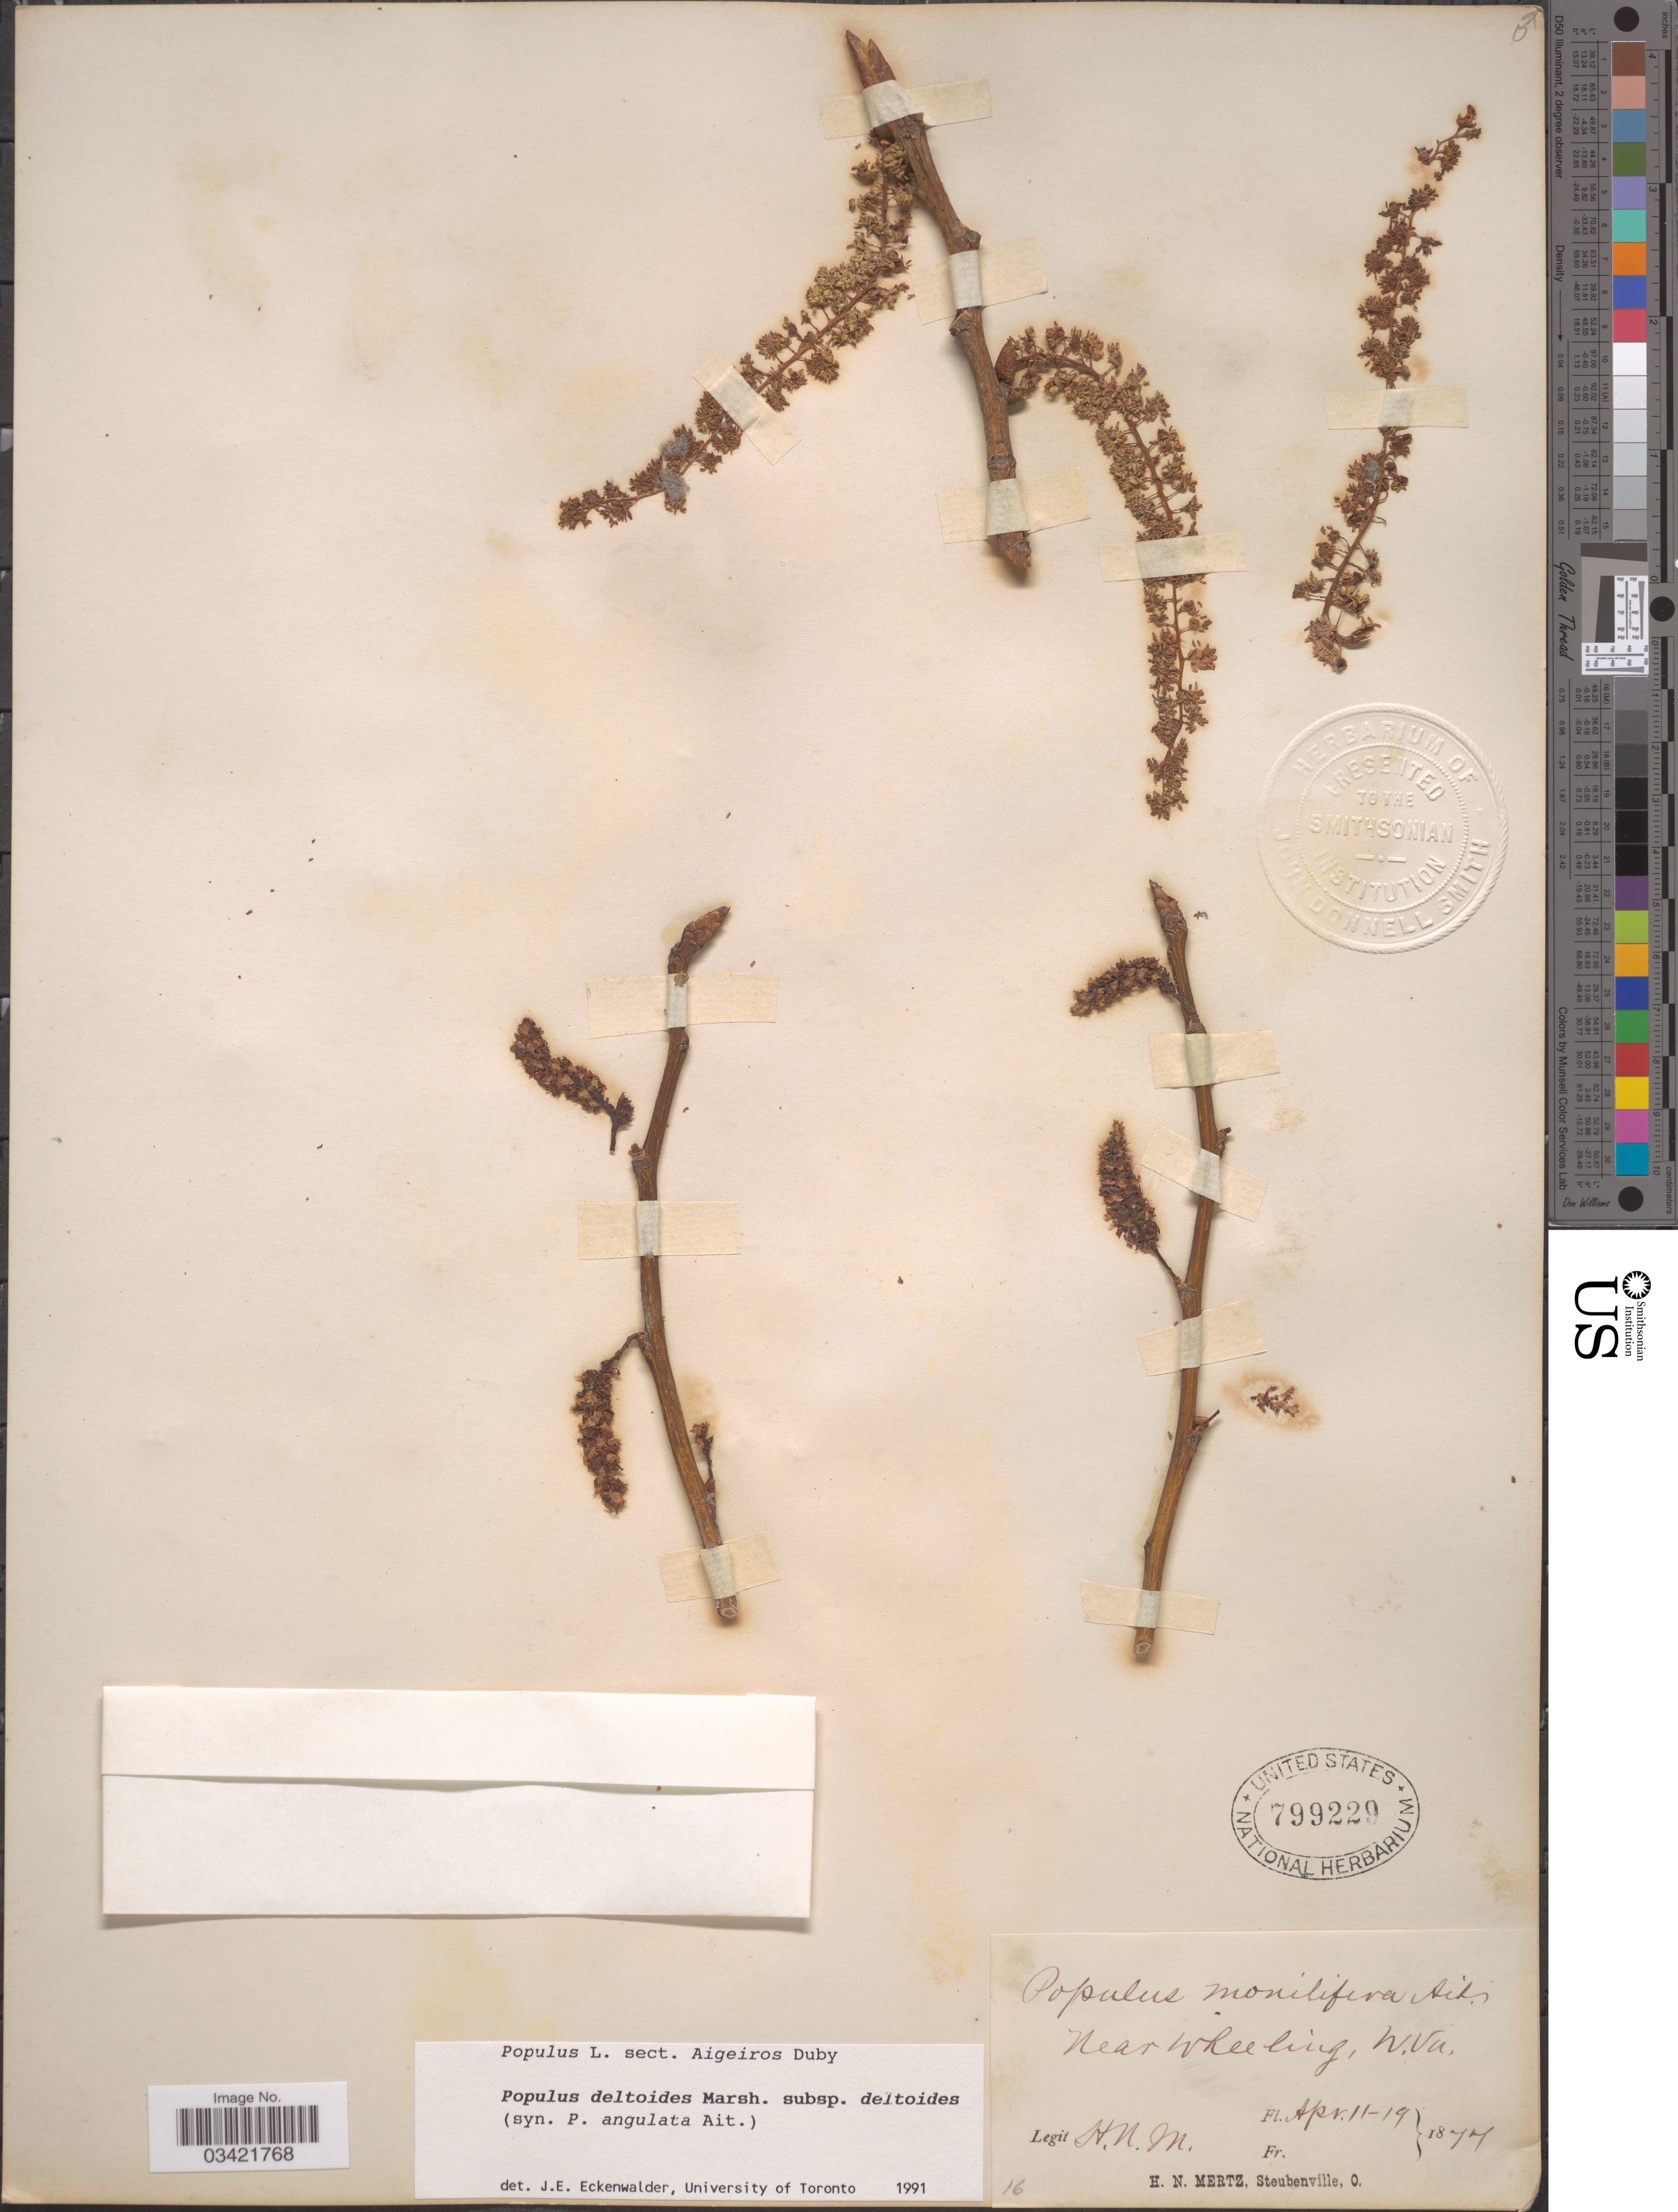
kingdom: Plantae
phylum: Tracheophyta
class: Magnoliopsida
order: Malpighiales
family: Salicaceae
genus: Populus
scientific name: Populus deltoides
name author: W. Bartram ex Marshall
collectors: H. Mertz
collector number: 16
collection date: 1877-04-11/1877-04-19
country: United States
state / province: West Virginia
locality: Near Wheeling.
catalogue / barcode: US 799229